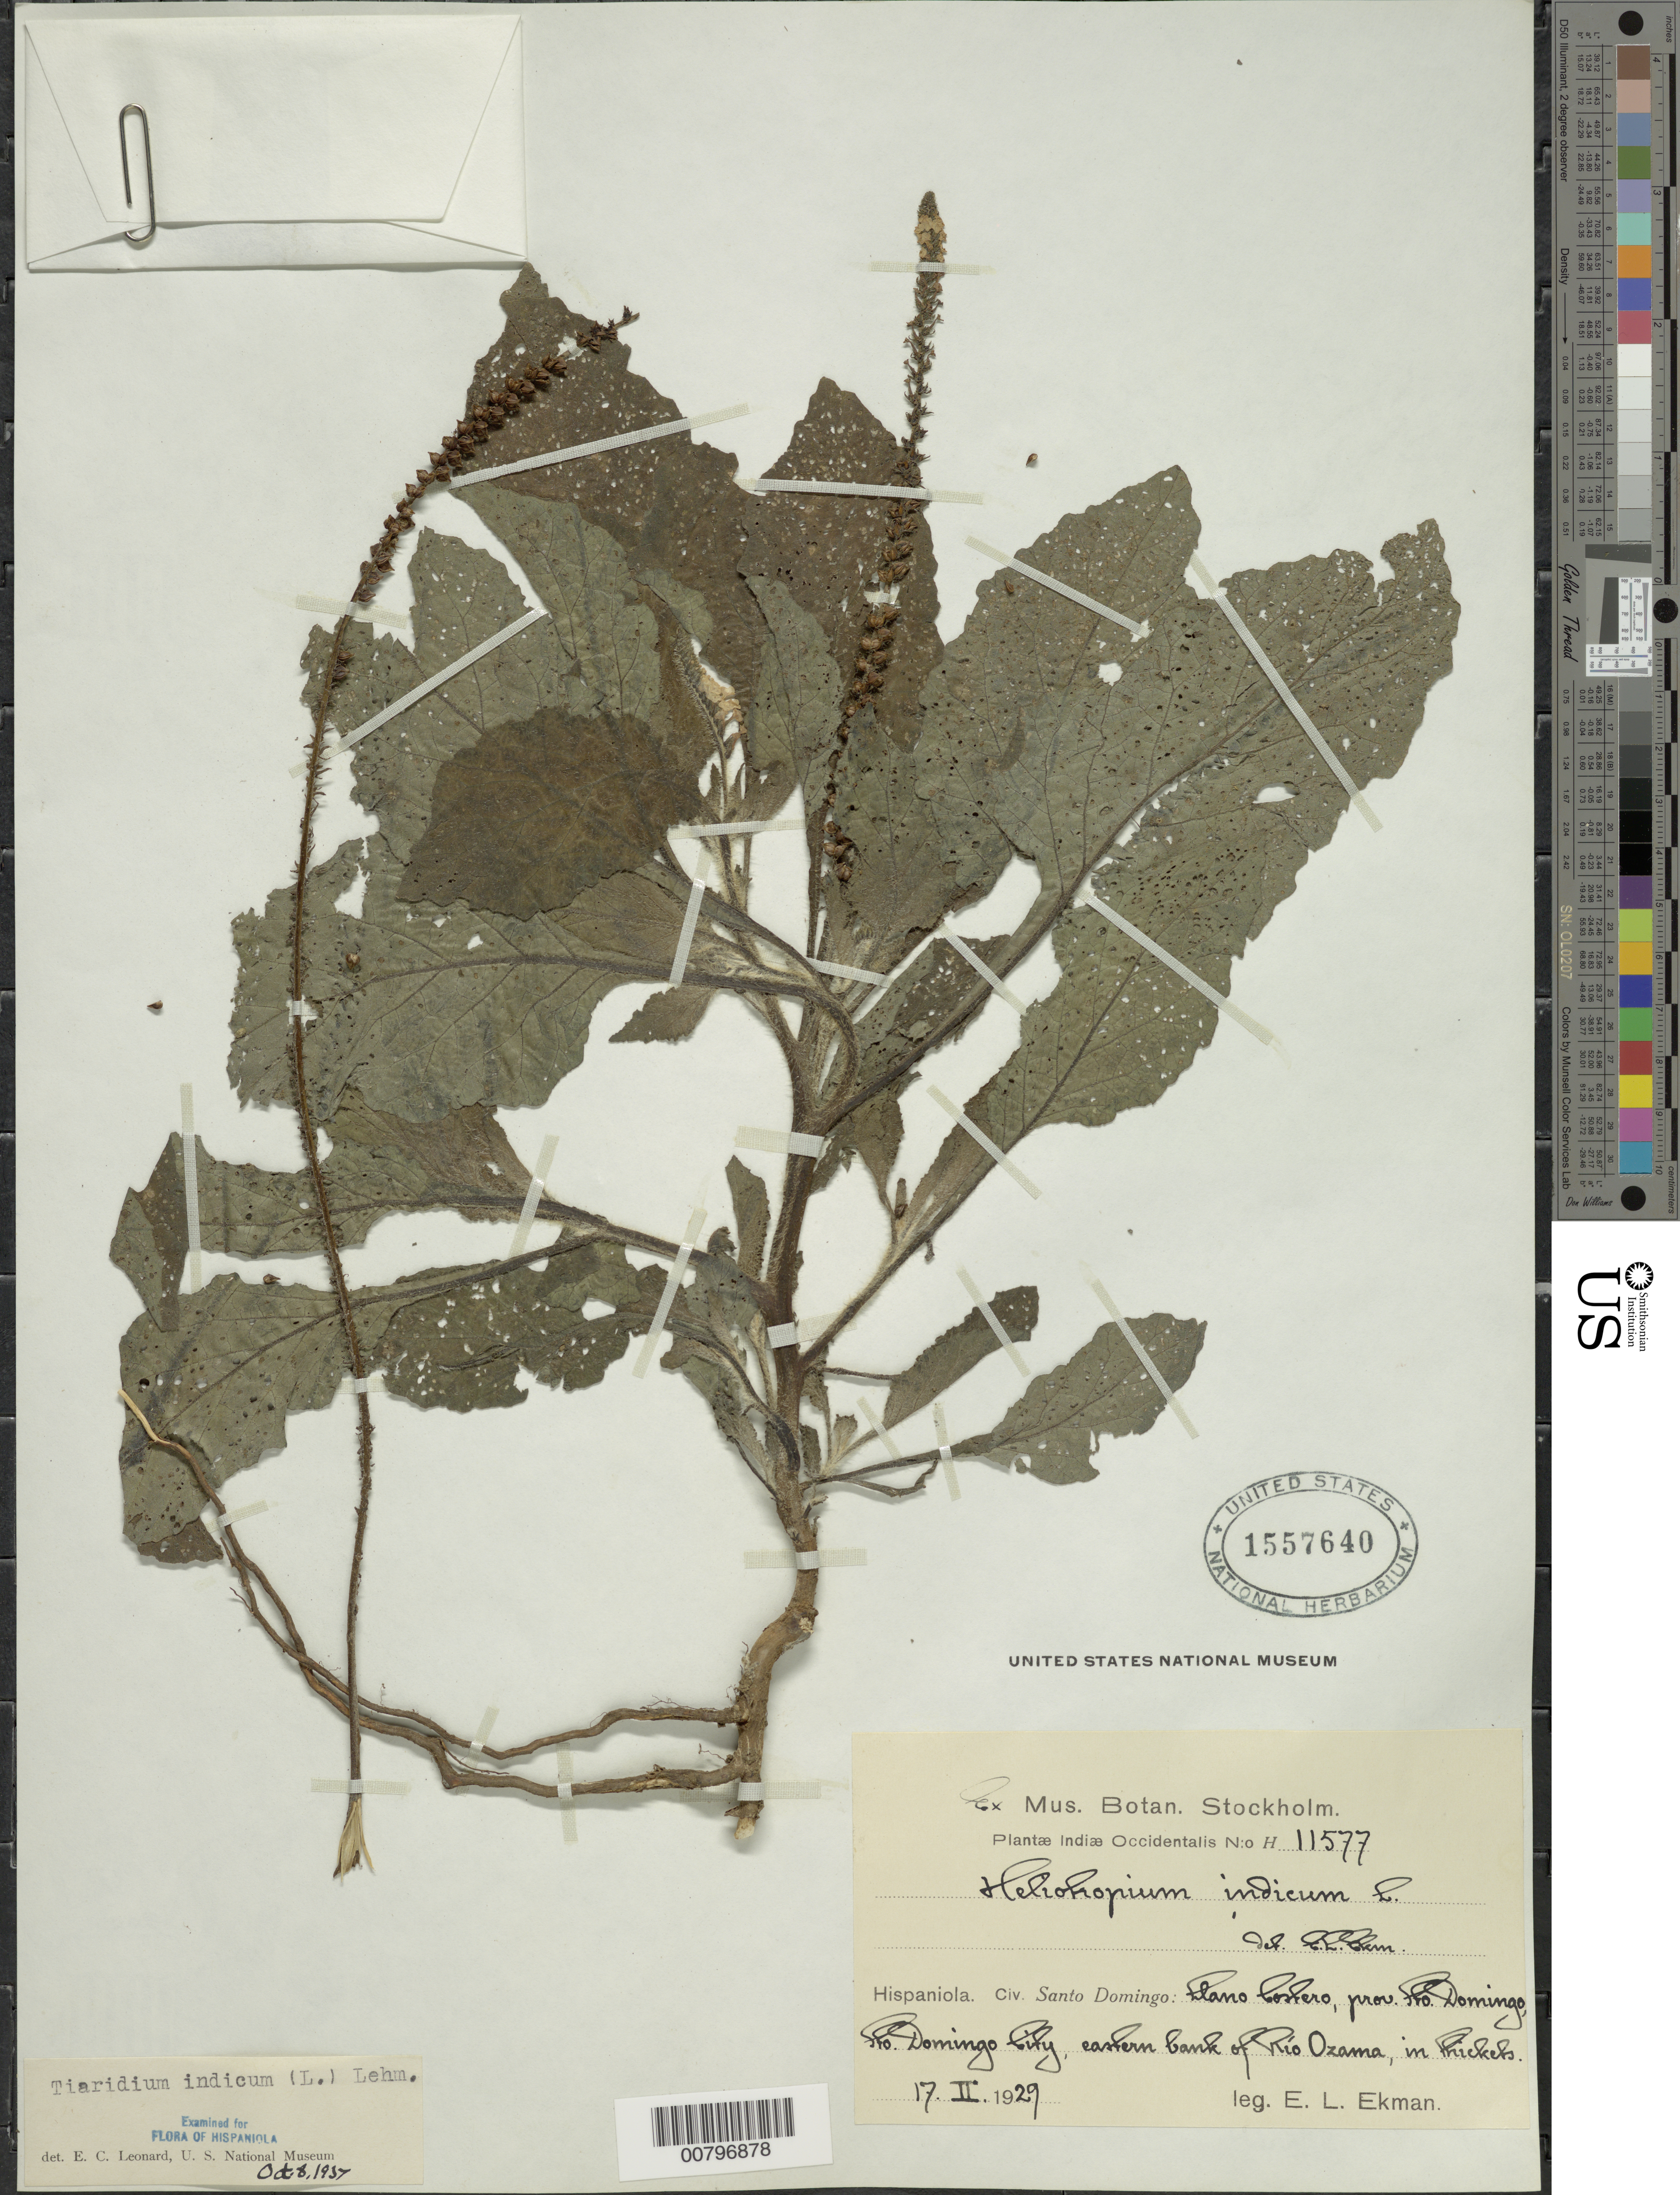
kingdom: Plantae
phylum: Tracheophyta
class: Magnoliopsida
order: Boraginales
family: Heliotropiaceae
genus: Heliotropium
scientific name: Heliotropium indicum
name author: L.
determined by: Leonard, Emery C., (US)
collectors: E. L. Ekman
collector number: H 11577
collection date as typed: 17 Feb 1929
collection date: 1929-02-17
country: Dominican Republic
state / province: Distrito Nacional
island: Hispaniola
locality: Eastern bank of Rio Ozama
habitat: Thickets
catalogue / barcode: US 1557640